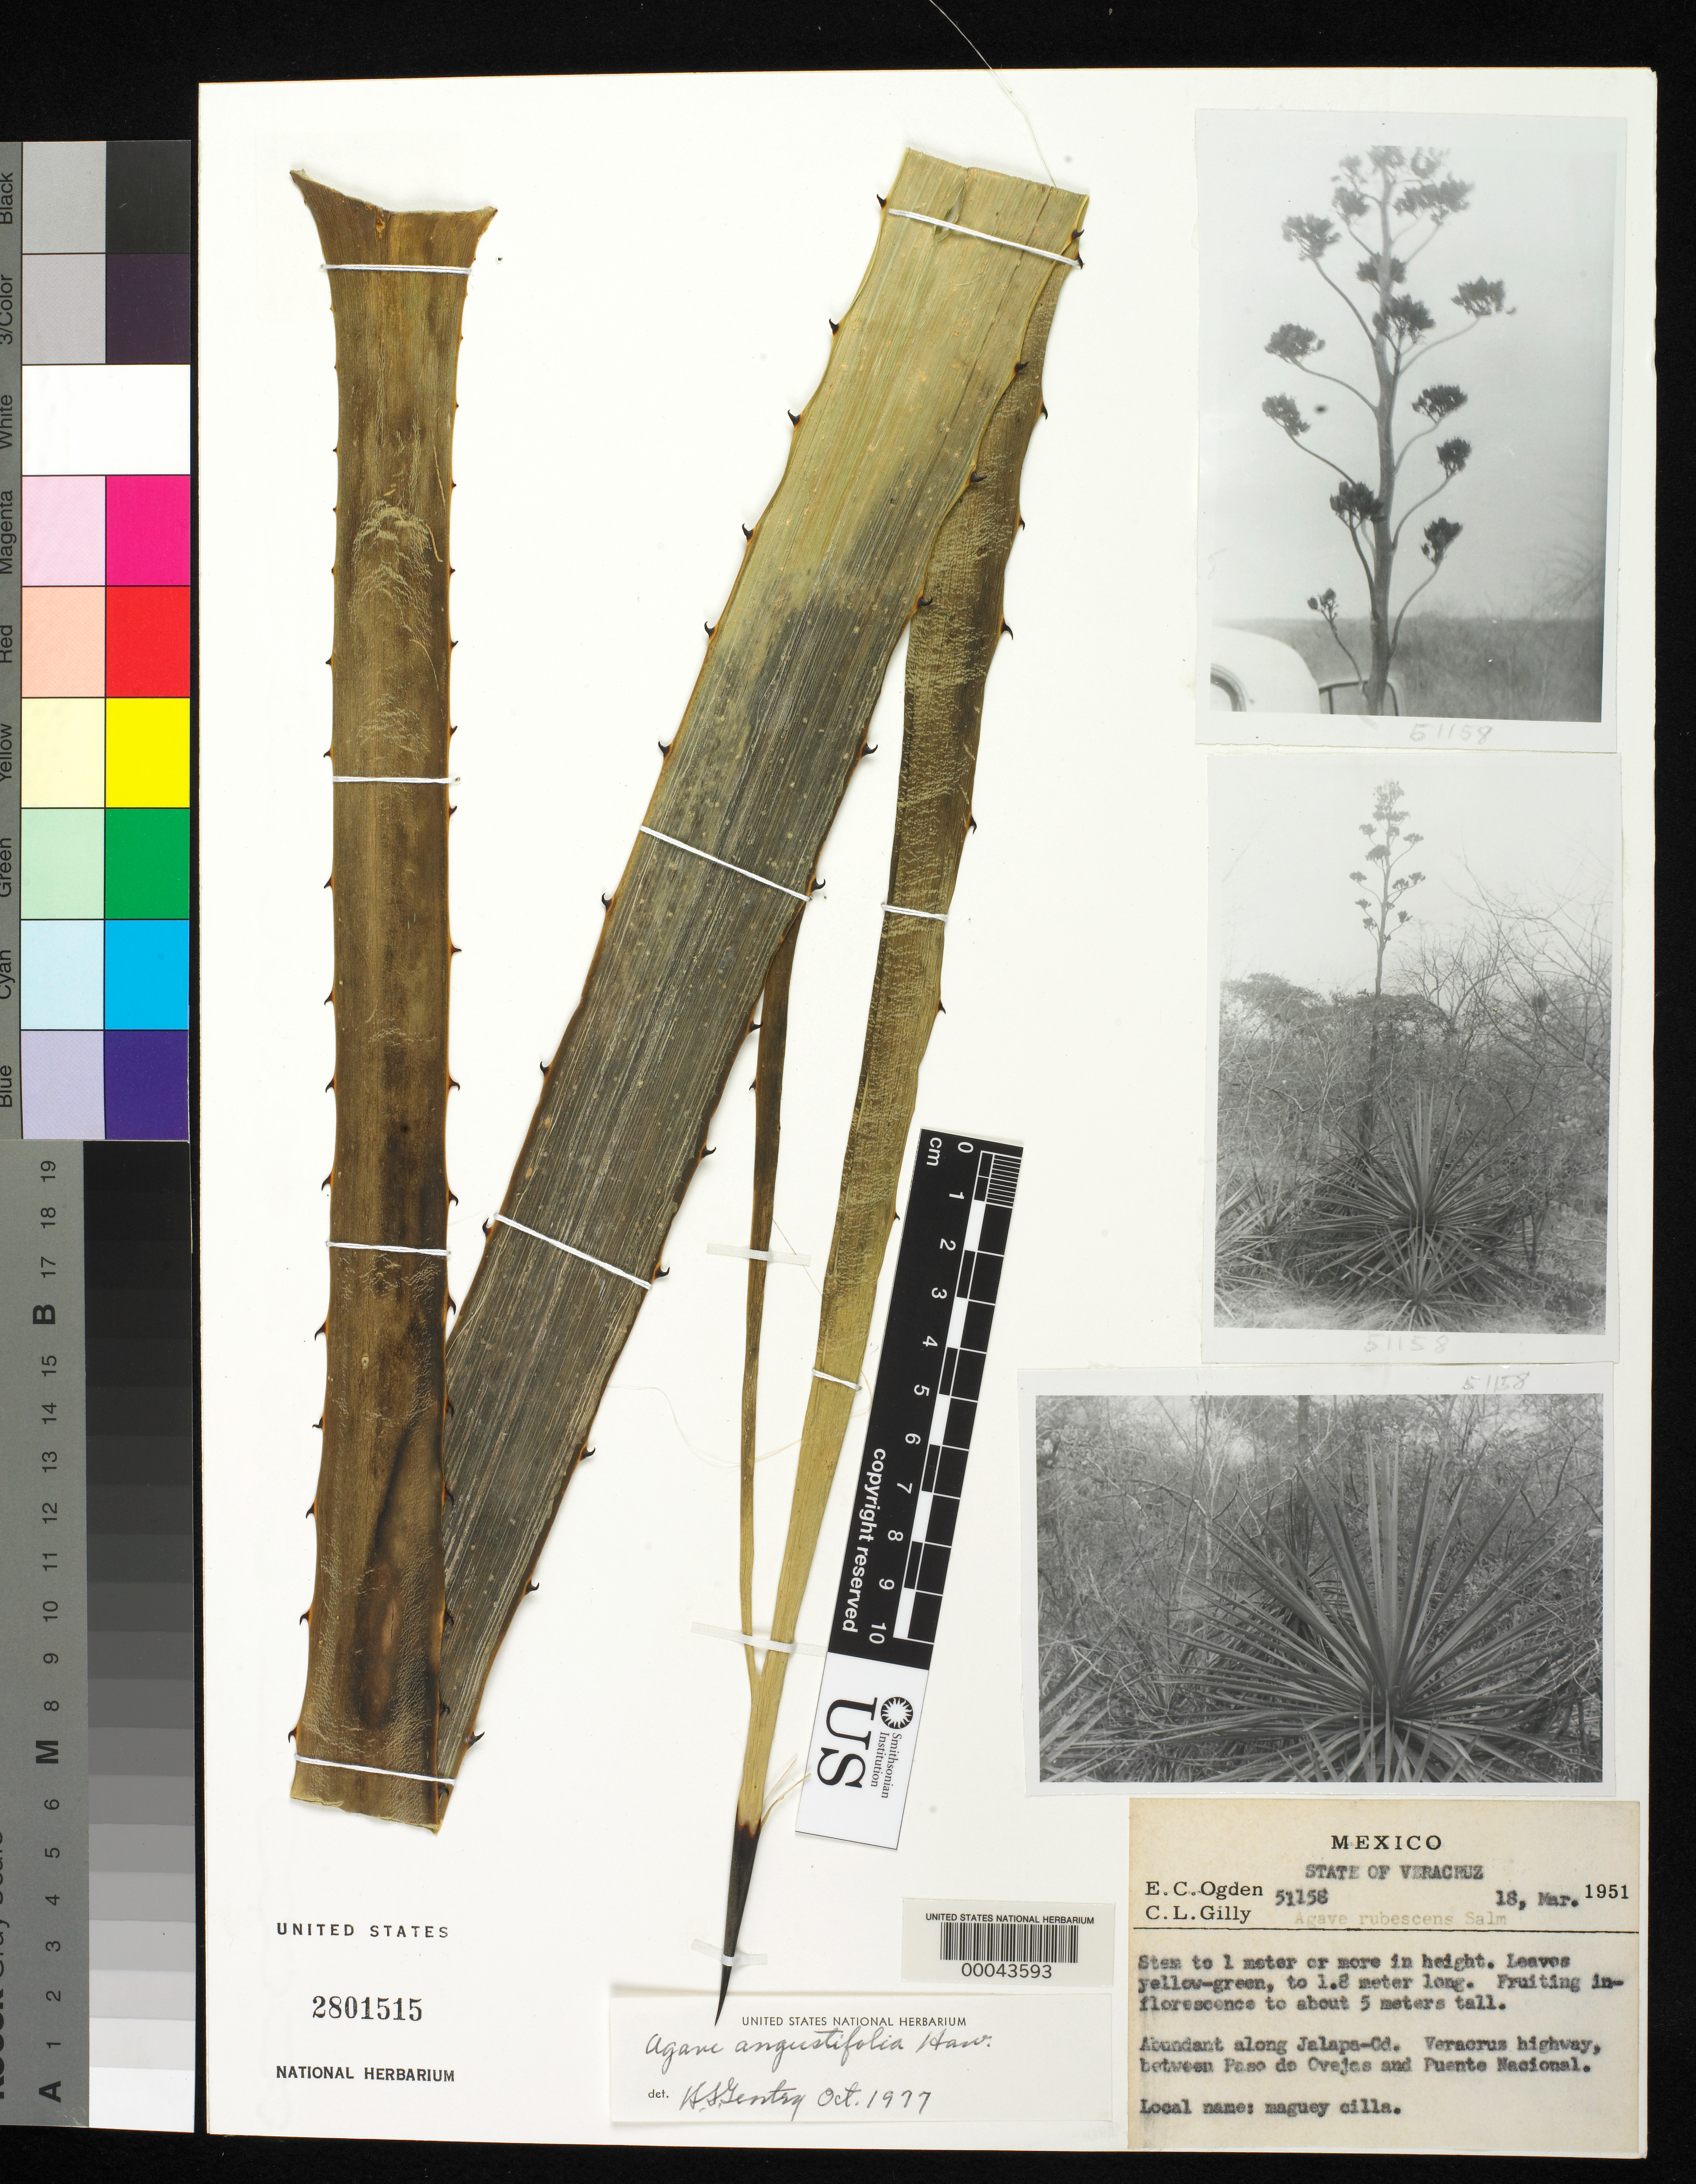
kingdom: Plantae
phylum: Tracheophyta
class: Liliopsida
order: Asparagales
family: Asparagaceae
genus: Agave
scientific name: Agave angustifolia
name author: Haw.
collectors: E. C. Ogden & C. Gilly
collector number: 51158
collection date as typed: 18 Mar 1951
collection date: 1951-03-18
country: Mexico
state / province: Veracruz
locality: Along Jalapa - Cd. Veracruz highway, between Paso de Ovejas and Puente Nacional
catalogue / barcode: US 2801515